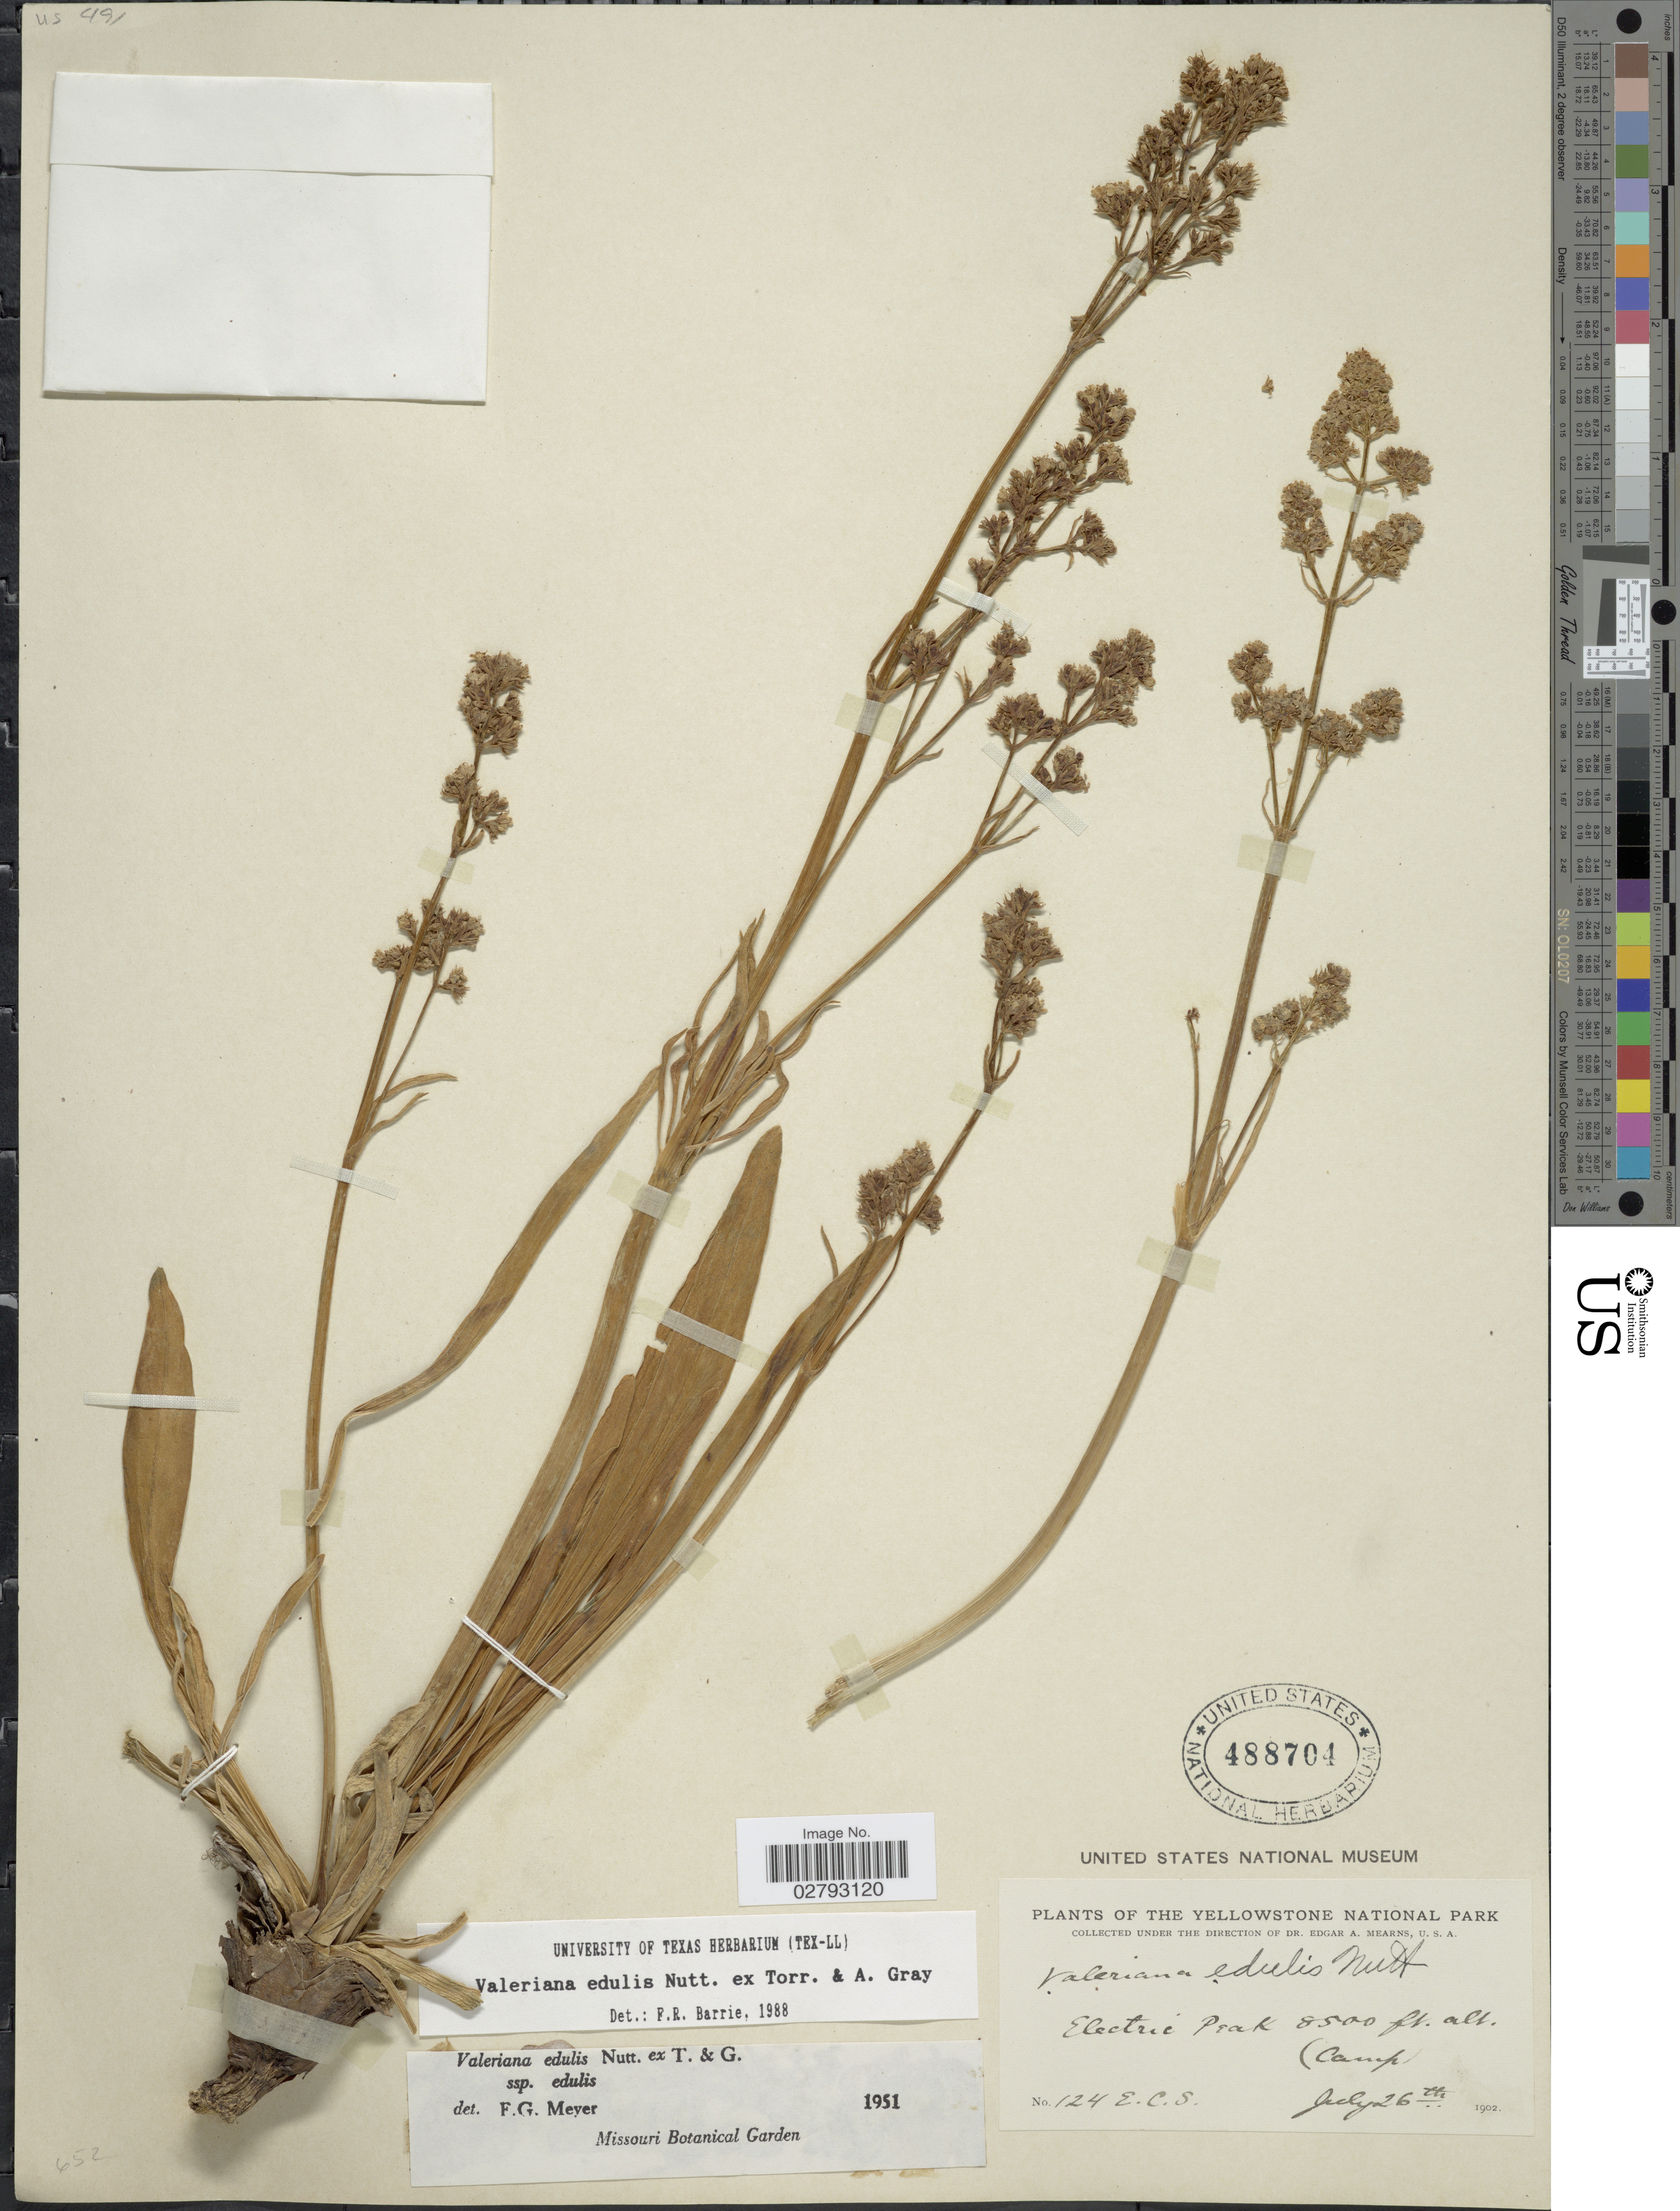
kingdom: Plantae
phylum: Tracheophyta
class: Magnoliopsida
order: Dipsacales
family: Caprifoliaceae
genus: Valeriana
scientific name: Valeriana edulis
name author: Nutt.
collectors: E. C. Smith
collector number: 124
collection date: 1902-07-26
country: United States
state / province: Montana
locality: Yellowstone National Park. Electric Peak (Camp)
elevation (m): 2591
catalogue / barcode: US 488704